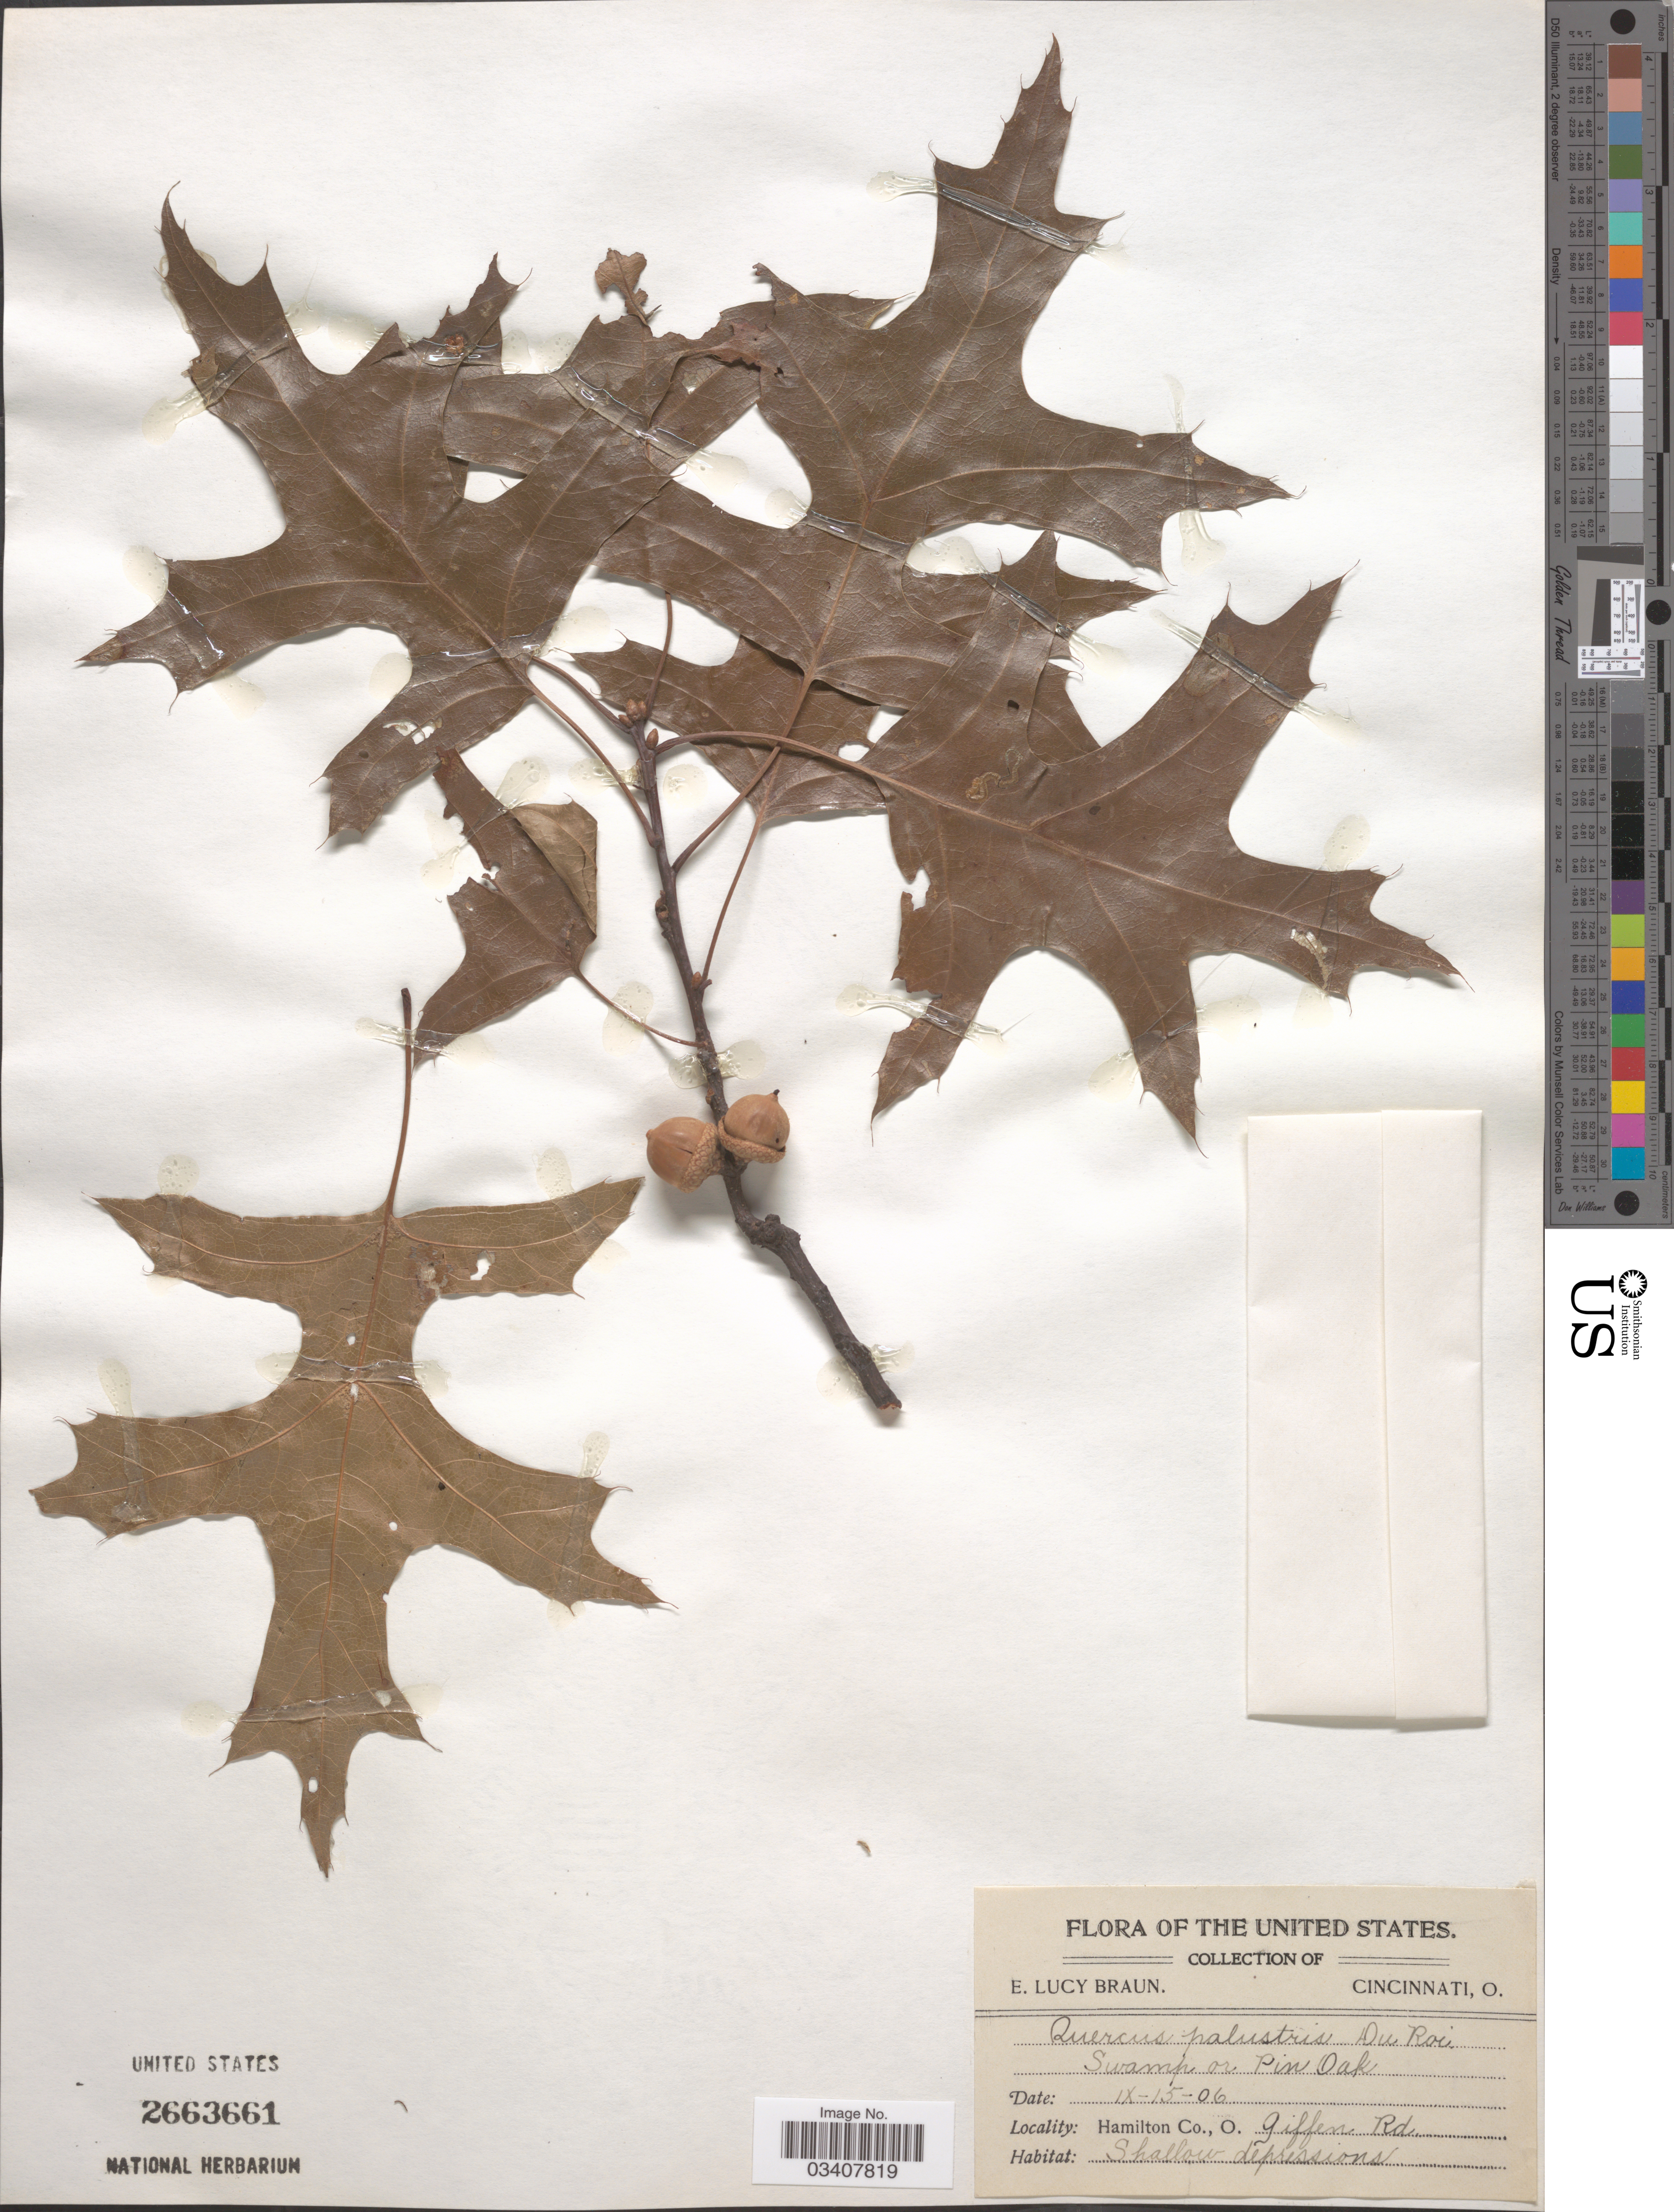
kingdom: Plantae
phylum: Tracheophyta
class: Magnoliopsida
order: Fagales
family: Fagaceae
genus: Quercus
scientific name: Quercus palustris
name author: Münchh.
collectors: E. L. Braun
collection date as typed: Transcribed d/m/y: 15/9/6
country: United States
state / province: Ohio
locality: Hamilton Co. Giffen Rd.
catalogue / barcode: US 2663661